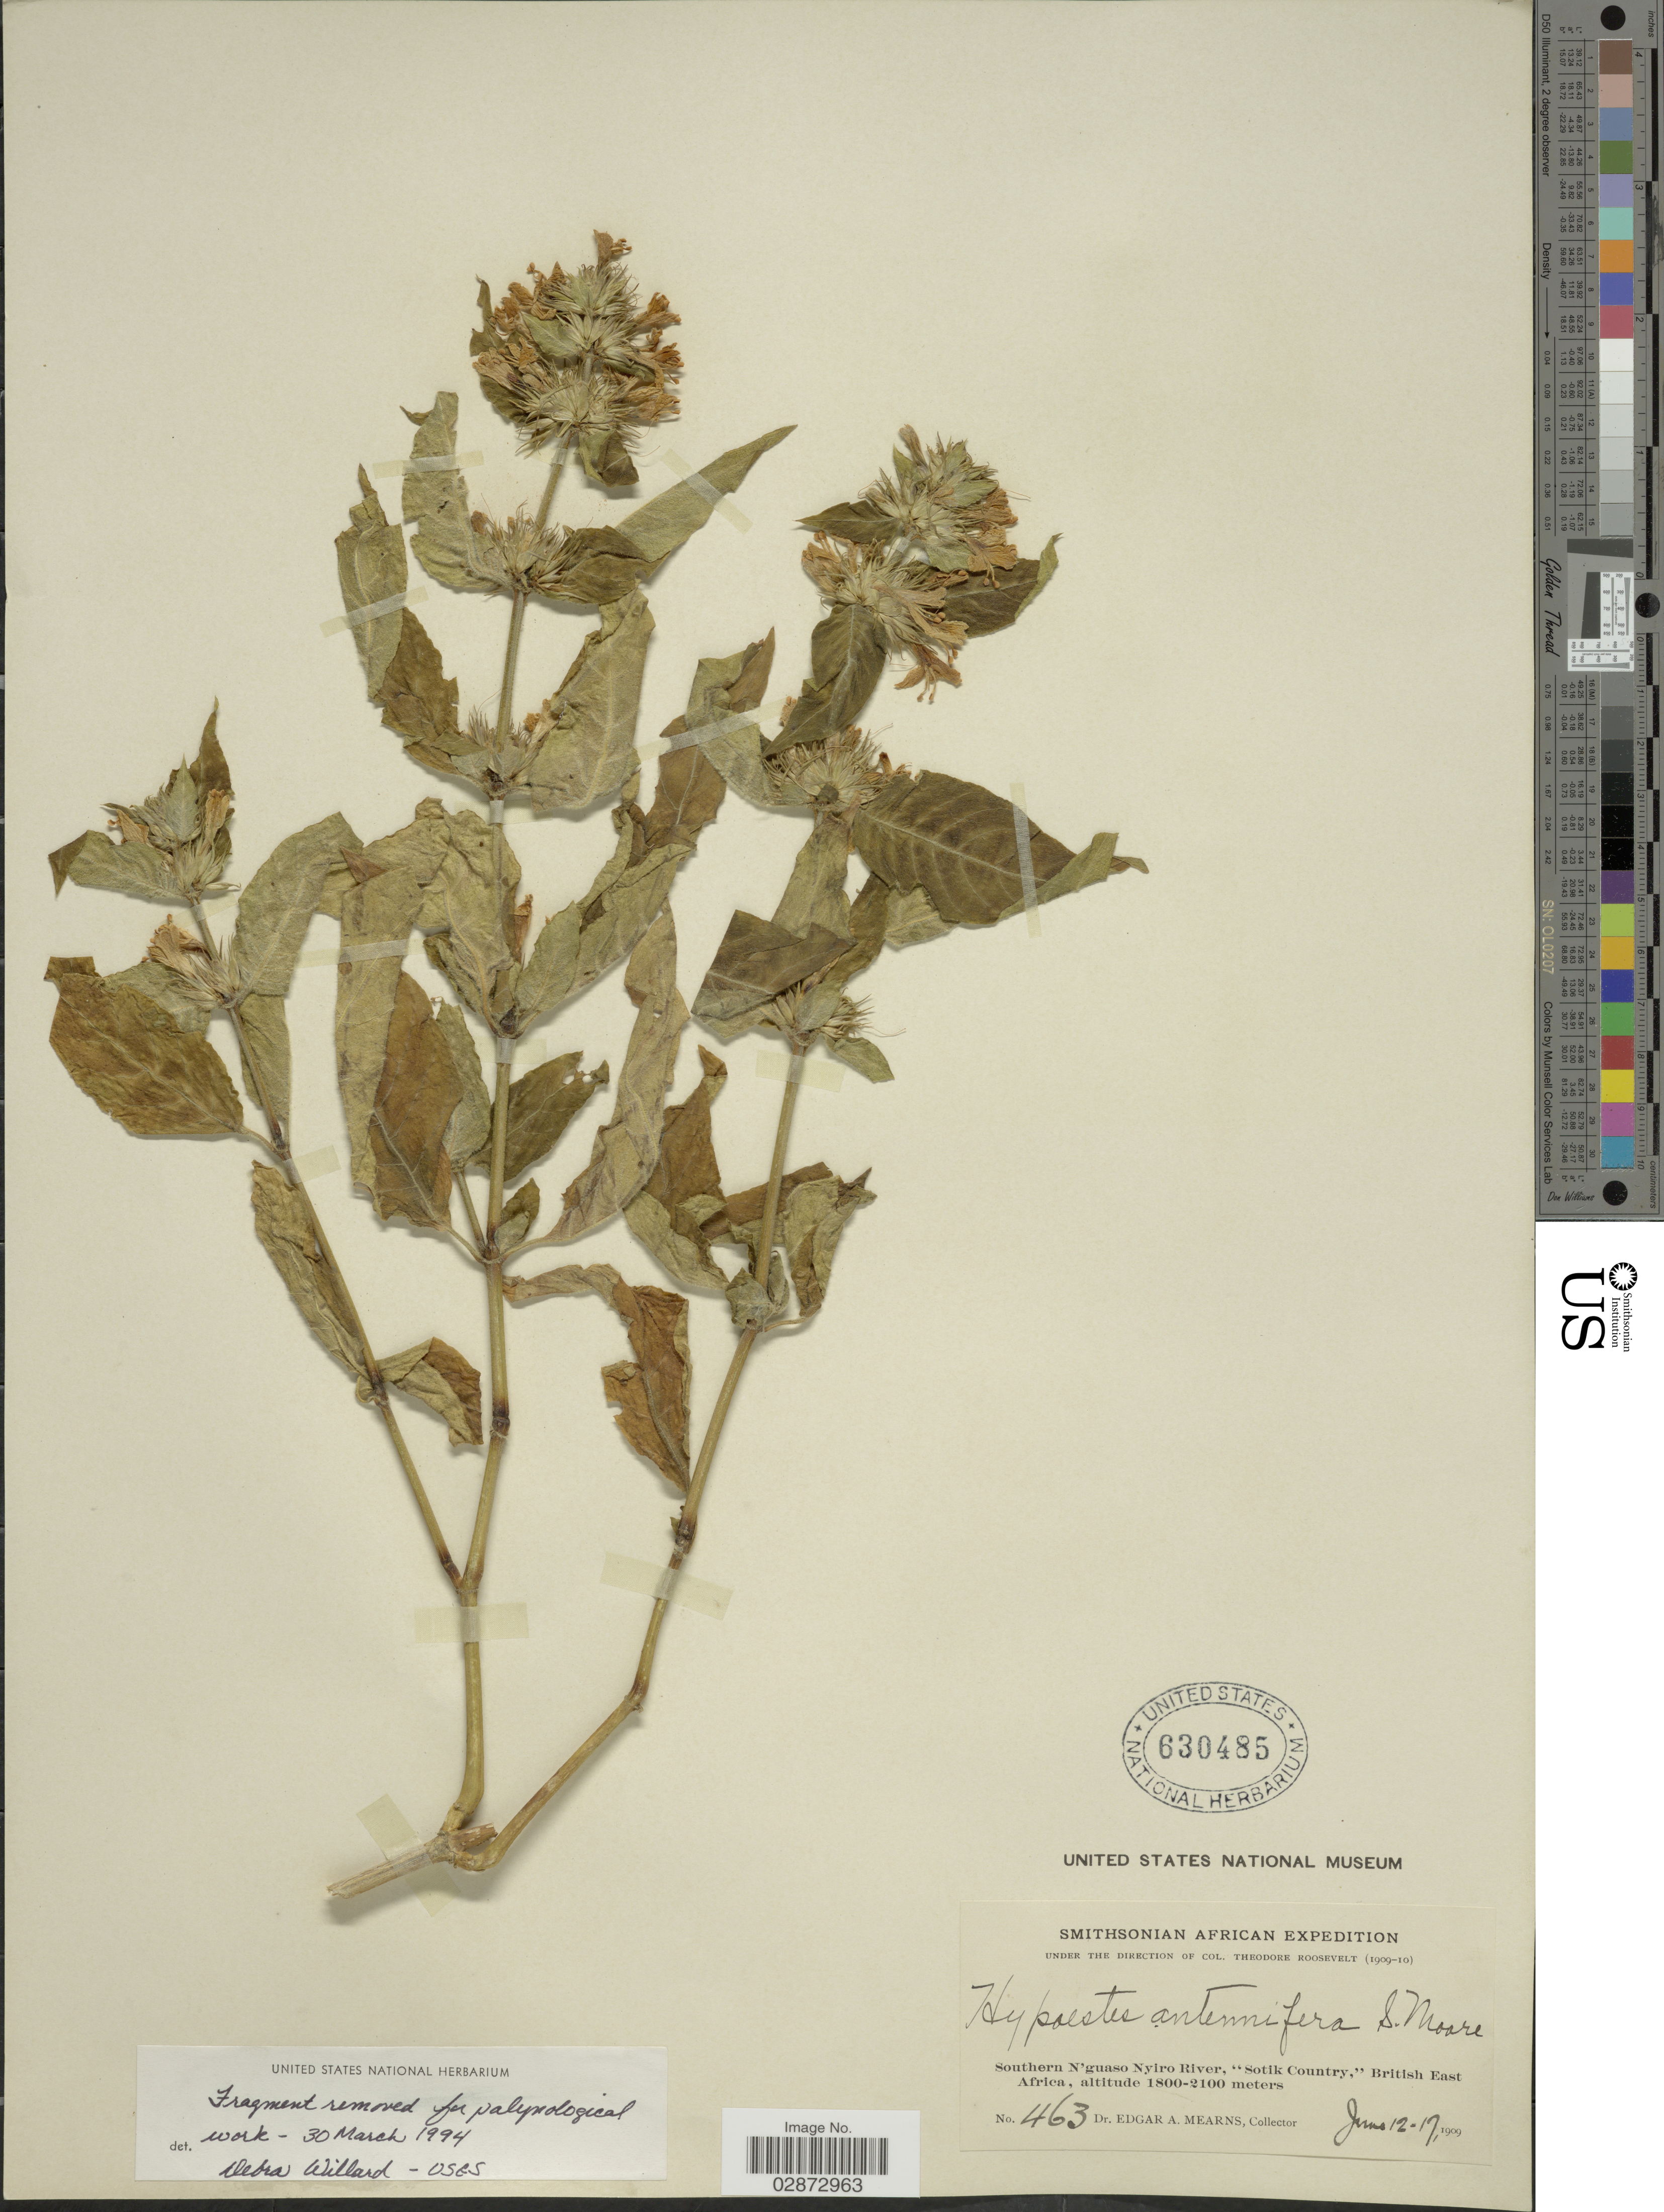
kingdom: Plantae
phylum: Tracheophyta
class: Magnoliopsida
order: Lamiales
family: Acanthaceae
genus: Hypoestes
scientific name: Hypoestes antennifera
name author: S. Moore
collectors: E. A. Mearns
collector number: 463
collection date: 1909-06-12/1909-06-17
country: Kenya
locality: Southern N'guaso Nyiro River, "Sotik Country," British East Africa.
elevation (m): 1800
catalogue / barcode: US 630485